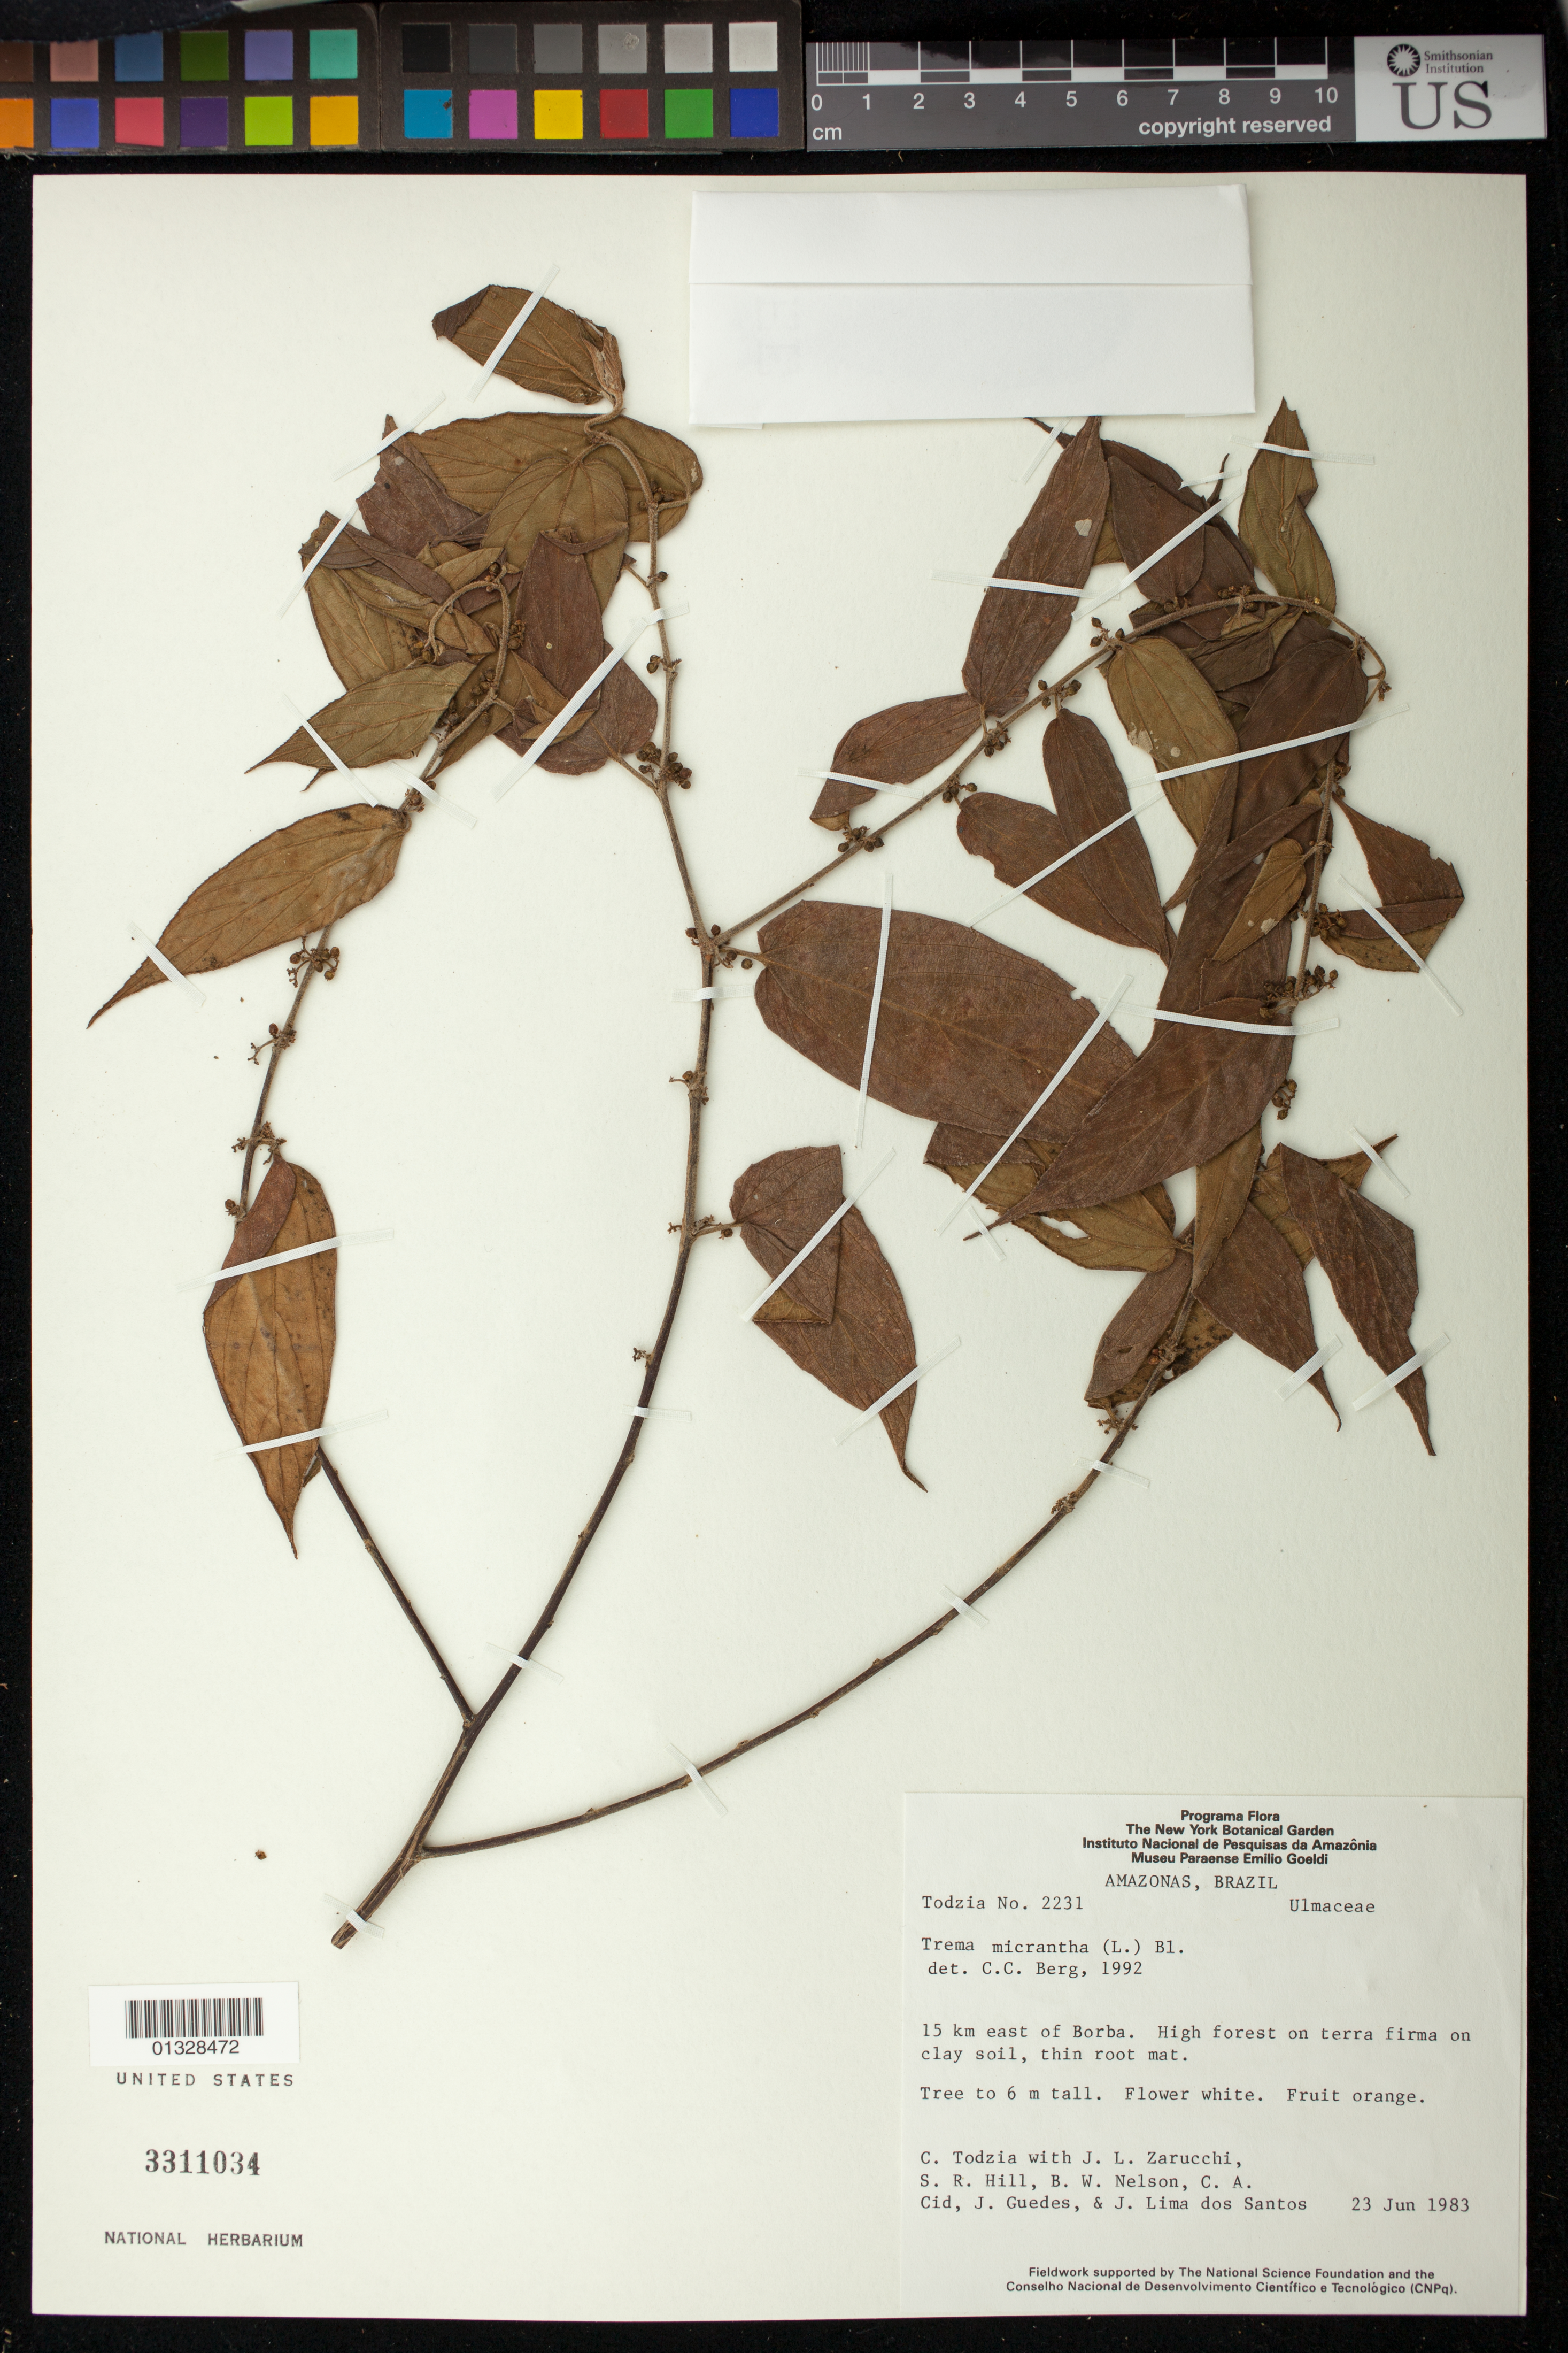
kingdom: Plantae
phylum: Tracheophyta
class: Magnoliopsida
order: Rosales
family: Cannabaceae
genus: Trema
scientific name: Trema micranthum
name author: (L.) Blume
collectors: C. A. Todzia et al.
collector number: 2231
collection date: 1983-06-23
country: Brazil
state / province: Amazonas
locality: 15km east of Borba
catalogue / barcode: US 3311034